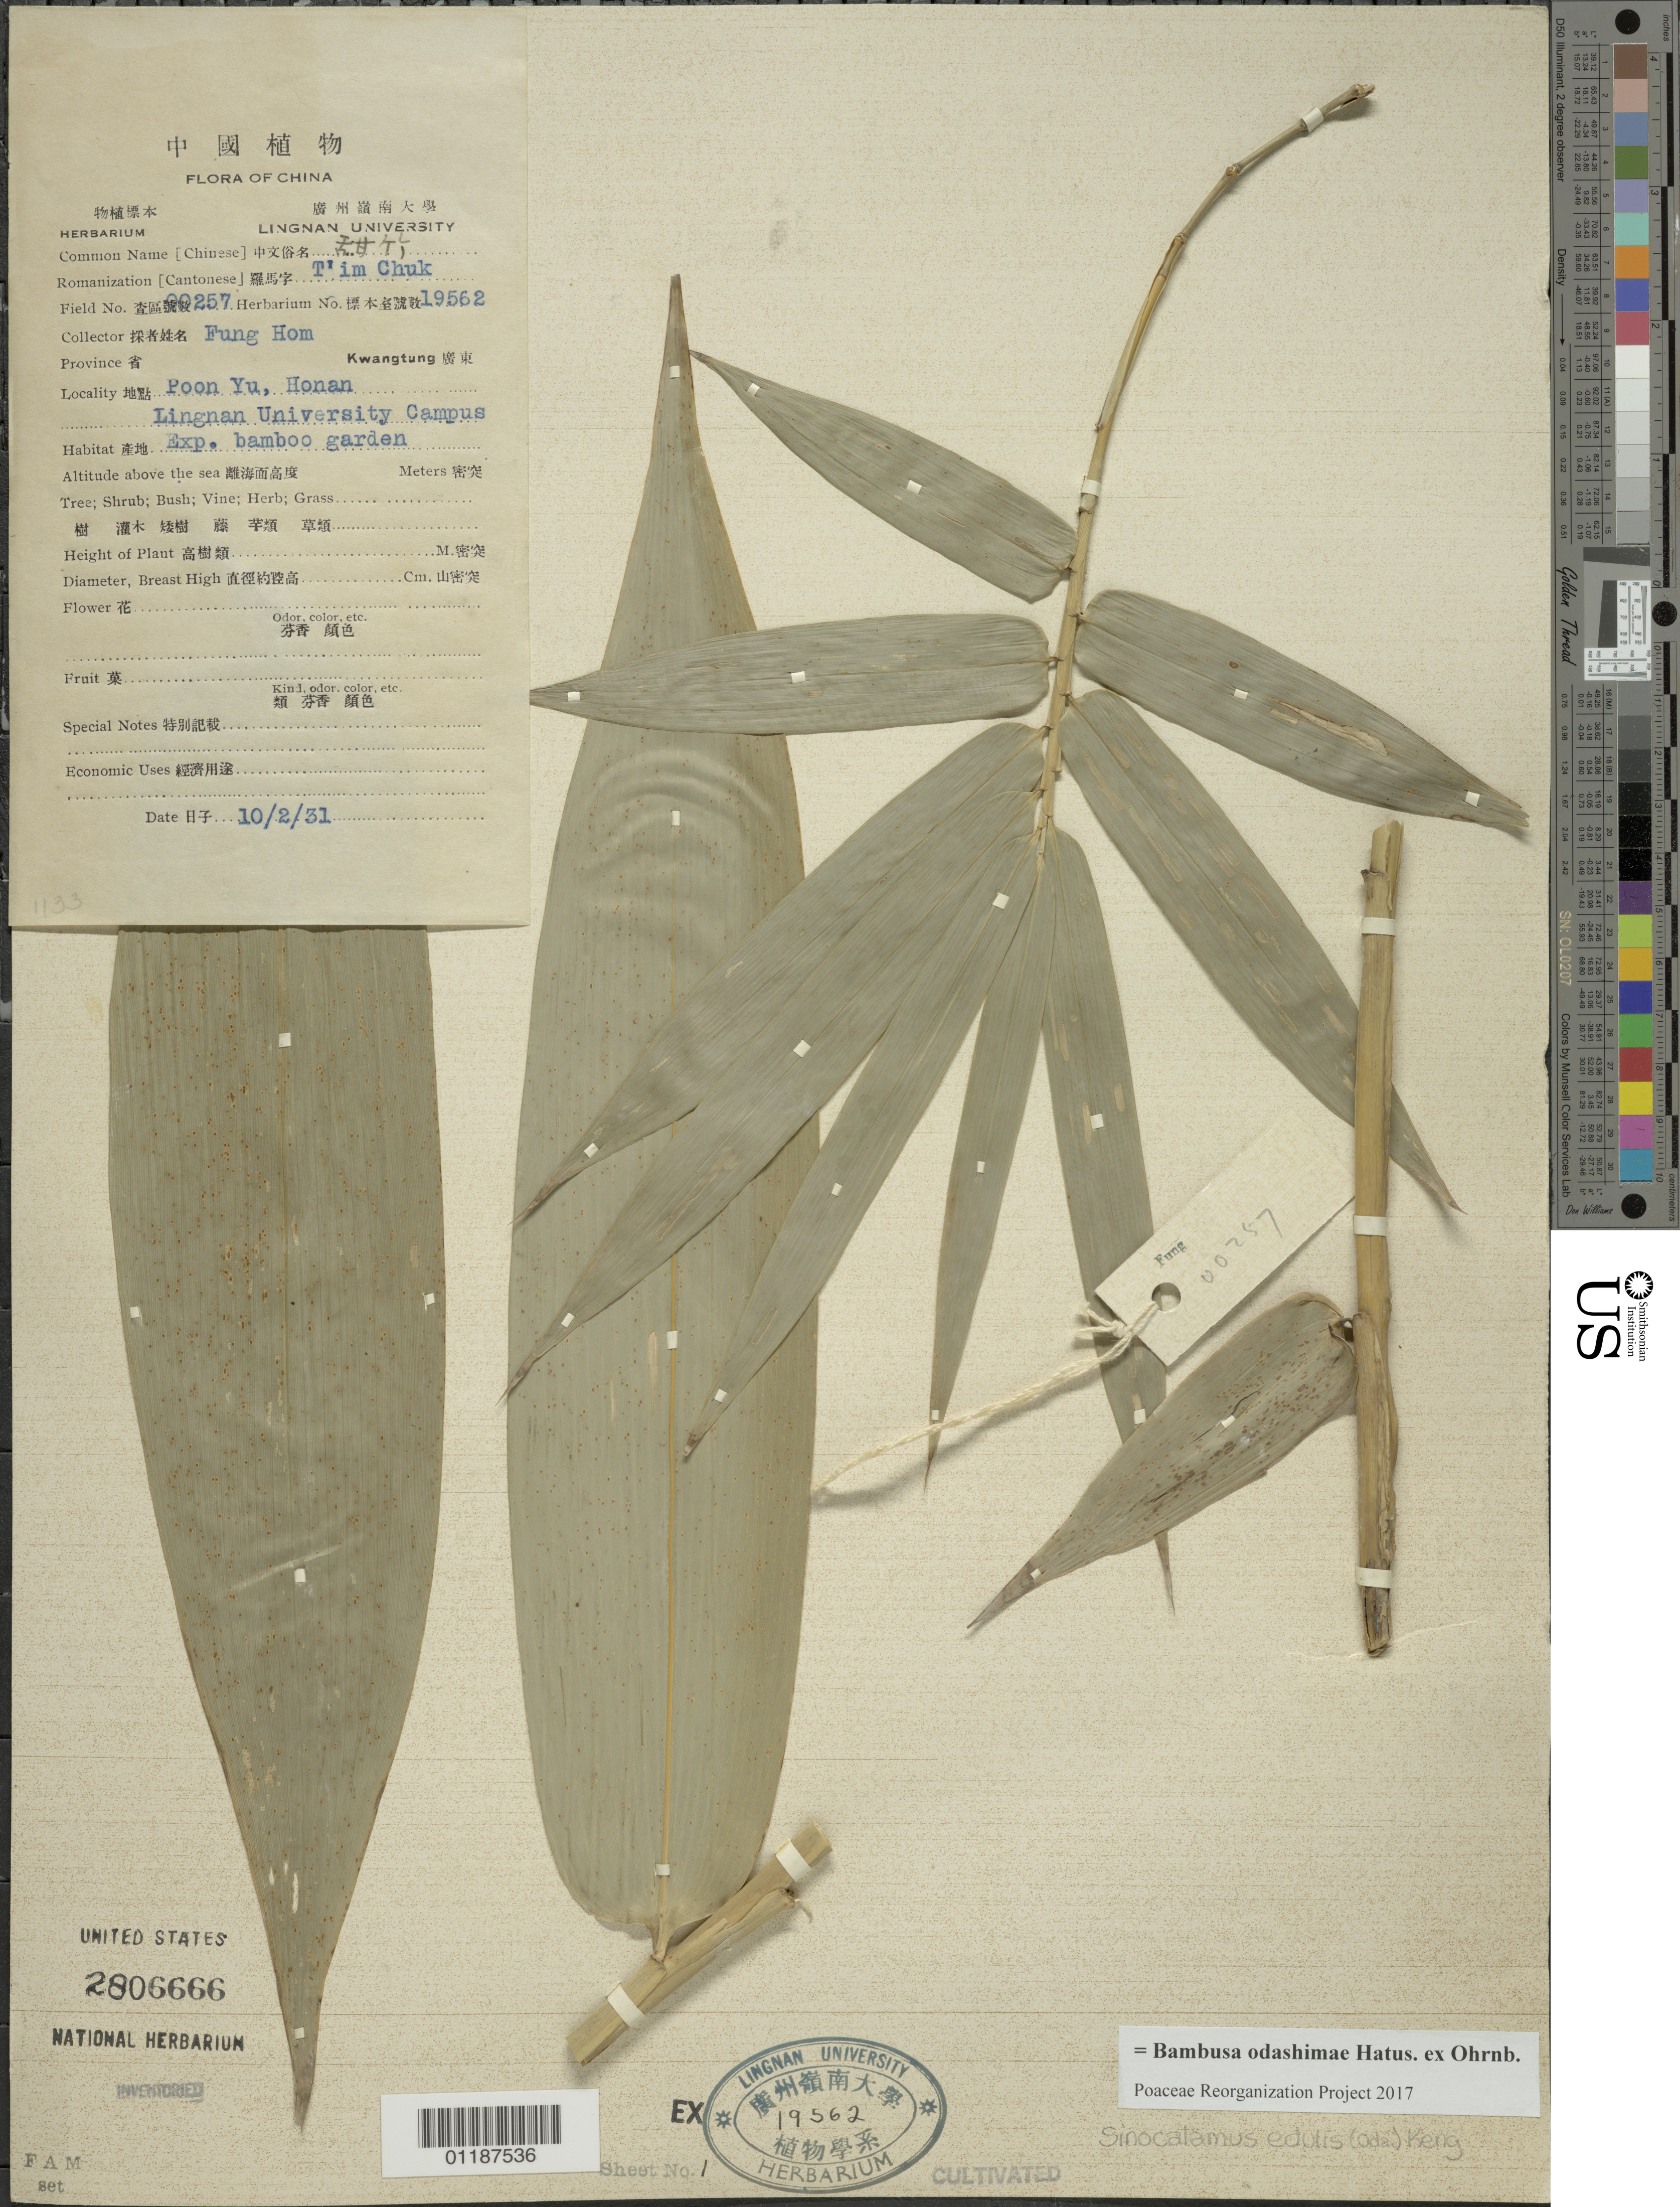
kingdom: Plantae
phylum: Tracheophyta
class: Liliopsida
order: Poales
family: Poaceae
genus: Bambusa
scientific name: Bambusa odashimae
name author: Hatus. ex D.Z. Li & Stapleton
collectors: H. L. Fung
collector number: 257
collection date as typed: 02 Oct 1931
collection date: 1931-10-02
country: China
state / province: Guangdong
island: Honam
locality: Poon Yu, Honan Lingnan University Bamboo Garden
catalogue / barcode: US 2806666